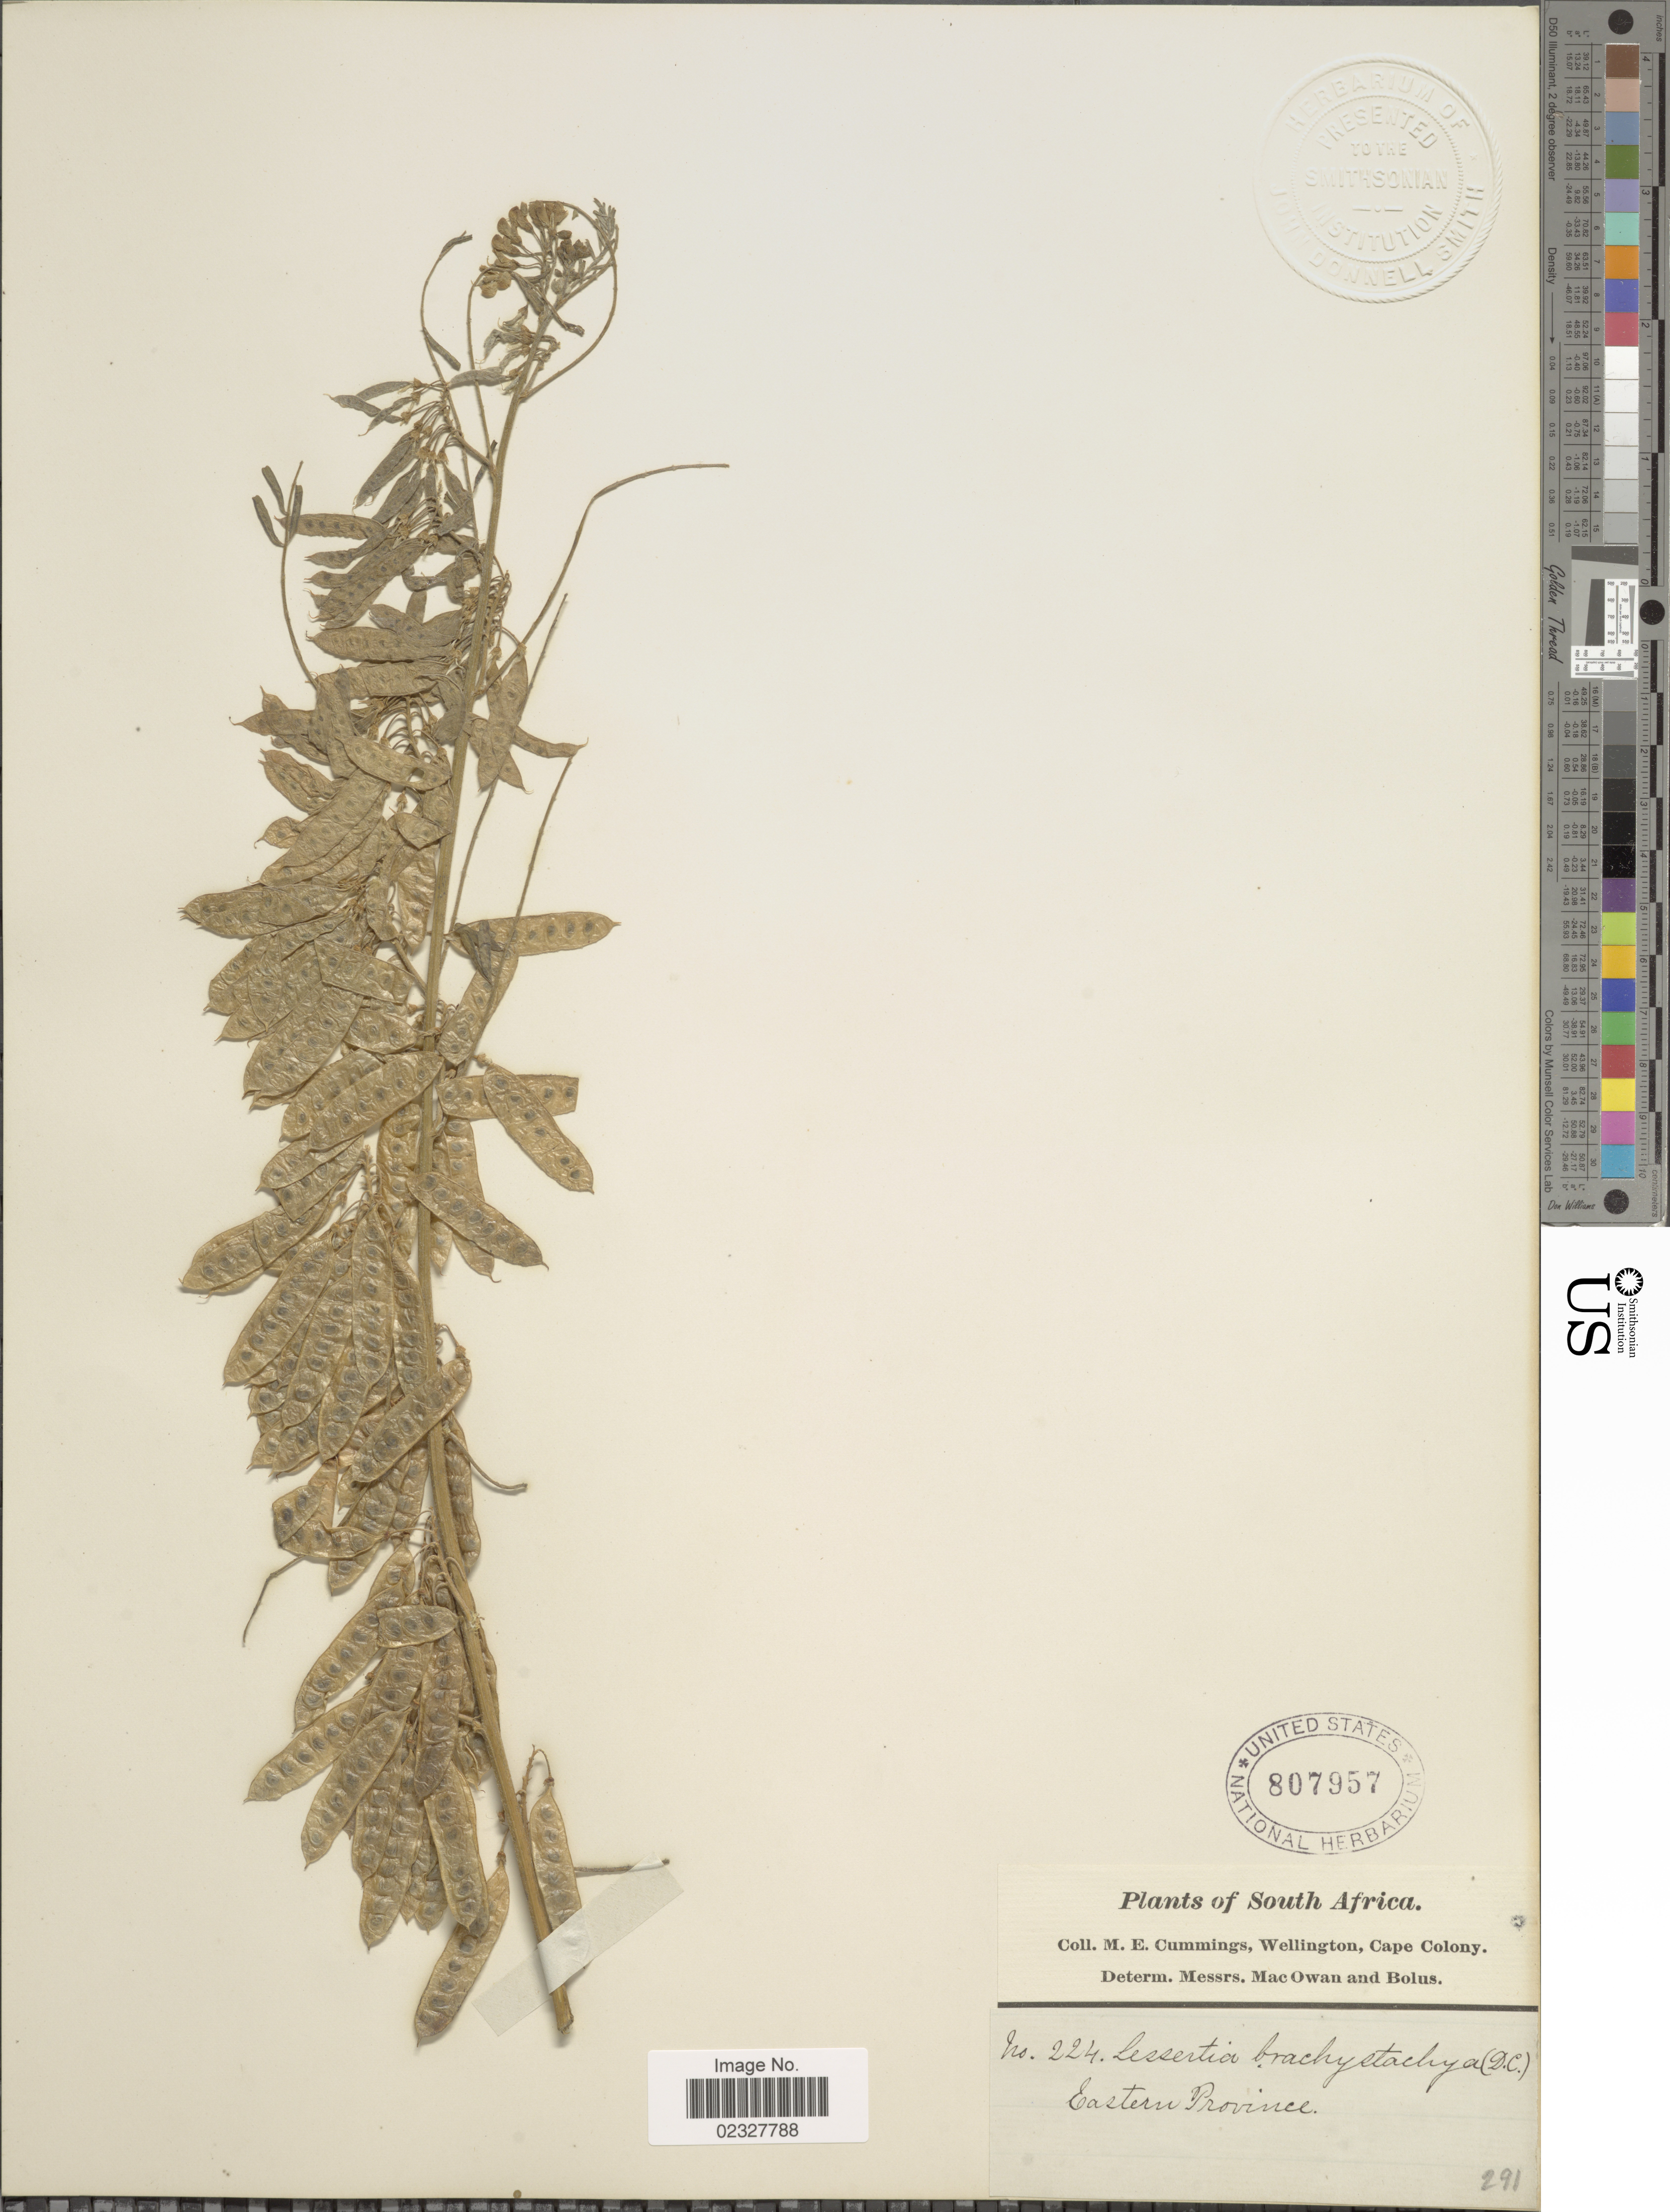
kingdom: Plantae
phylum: Tracheophyta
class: Magnoliopsida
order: Fabales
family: Fabaceae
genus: Lessertia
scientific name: Lessertia brachystachya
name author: DC.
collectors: M. E. Cummings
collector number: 224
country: South Africa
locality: South Africa. Eastern Province.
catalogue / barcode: US 807957